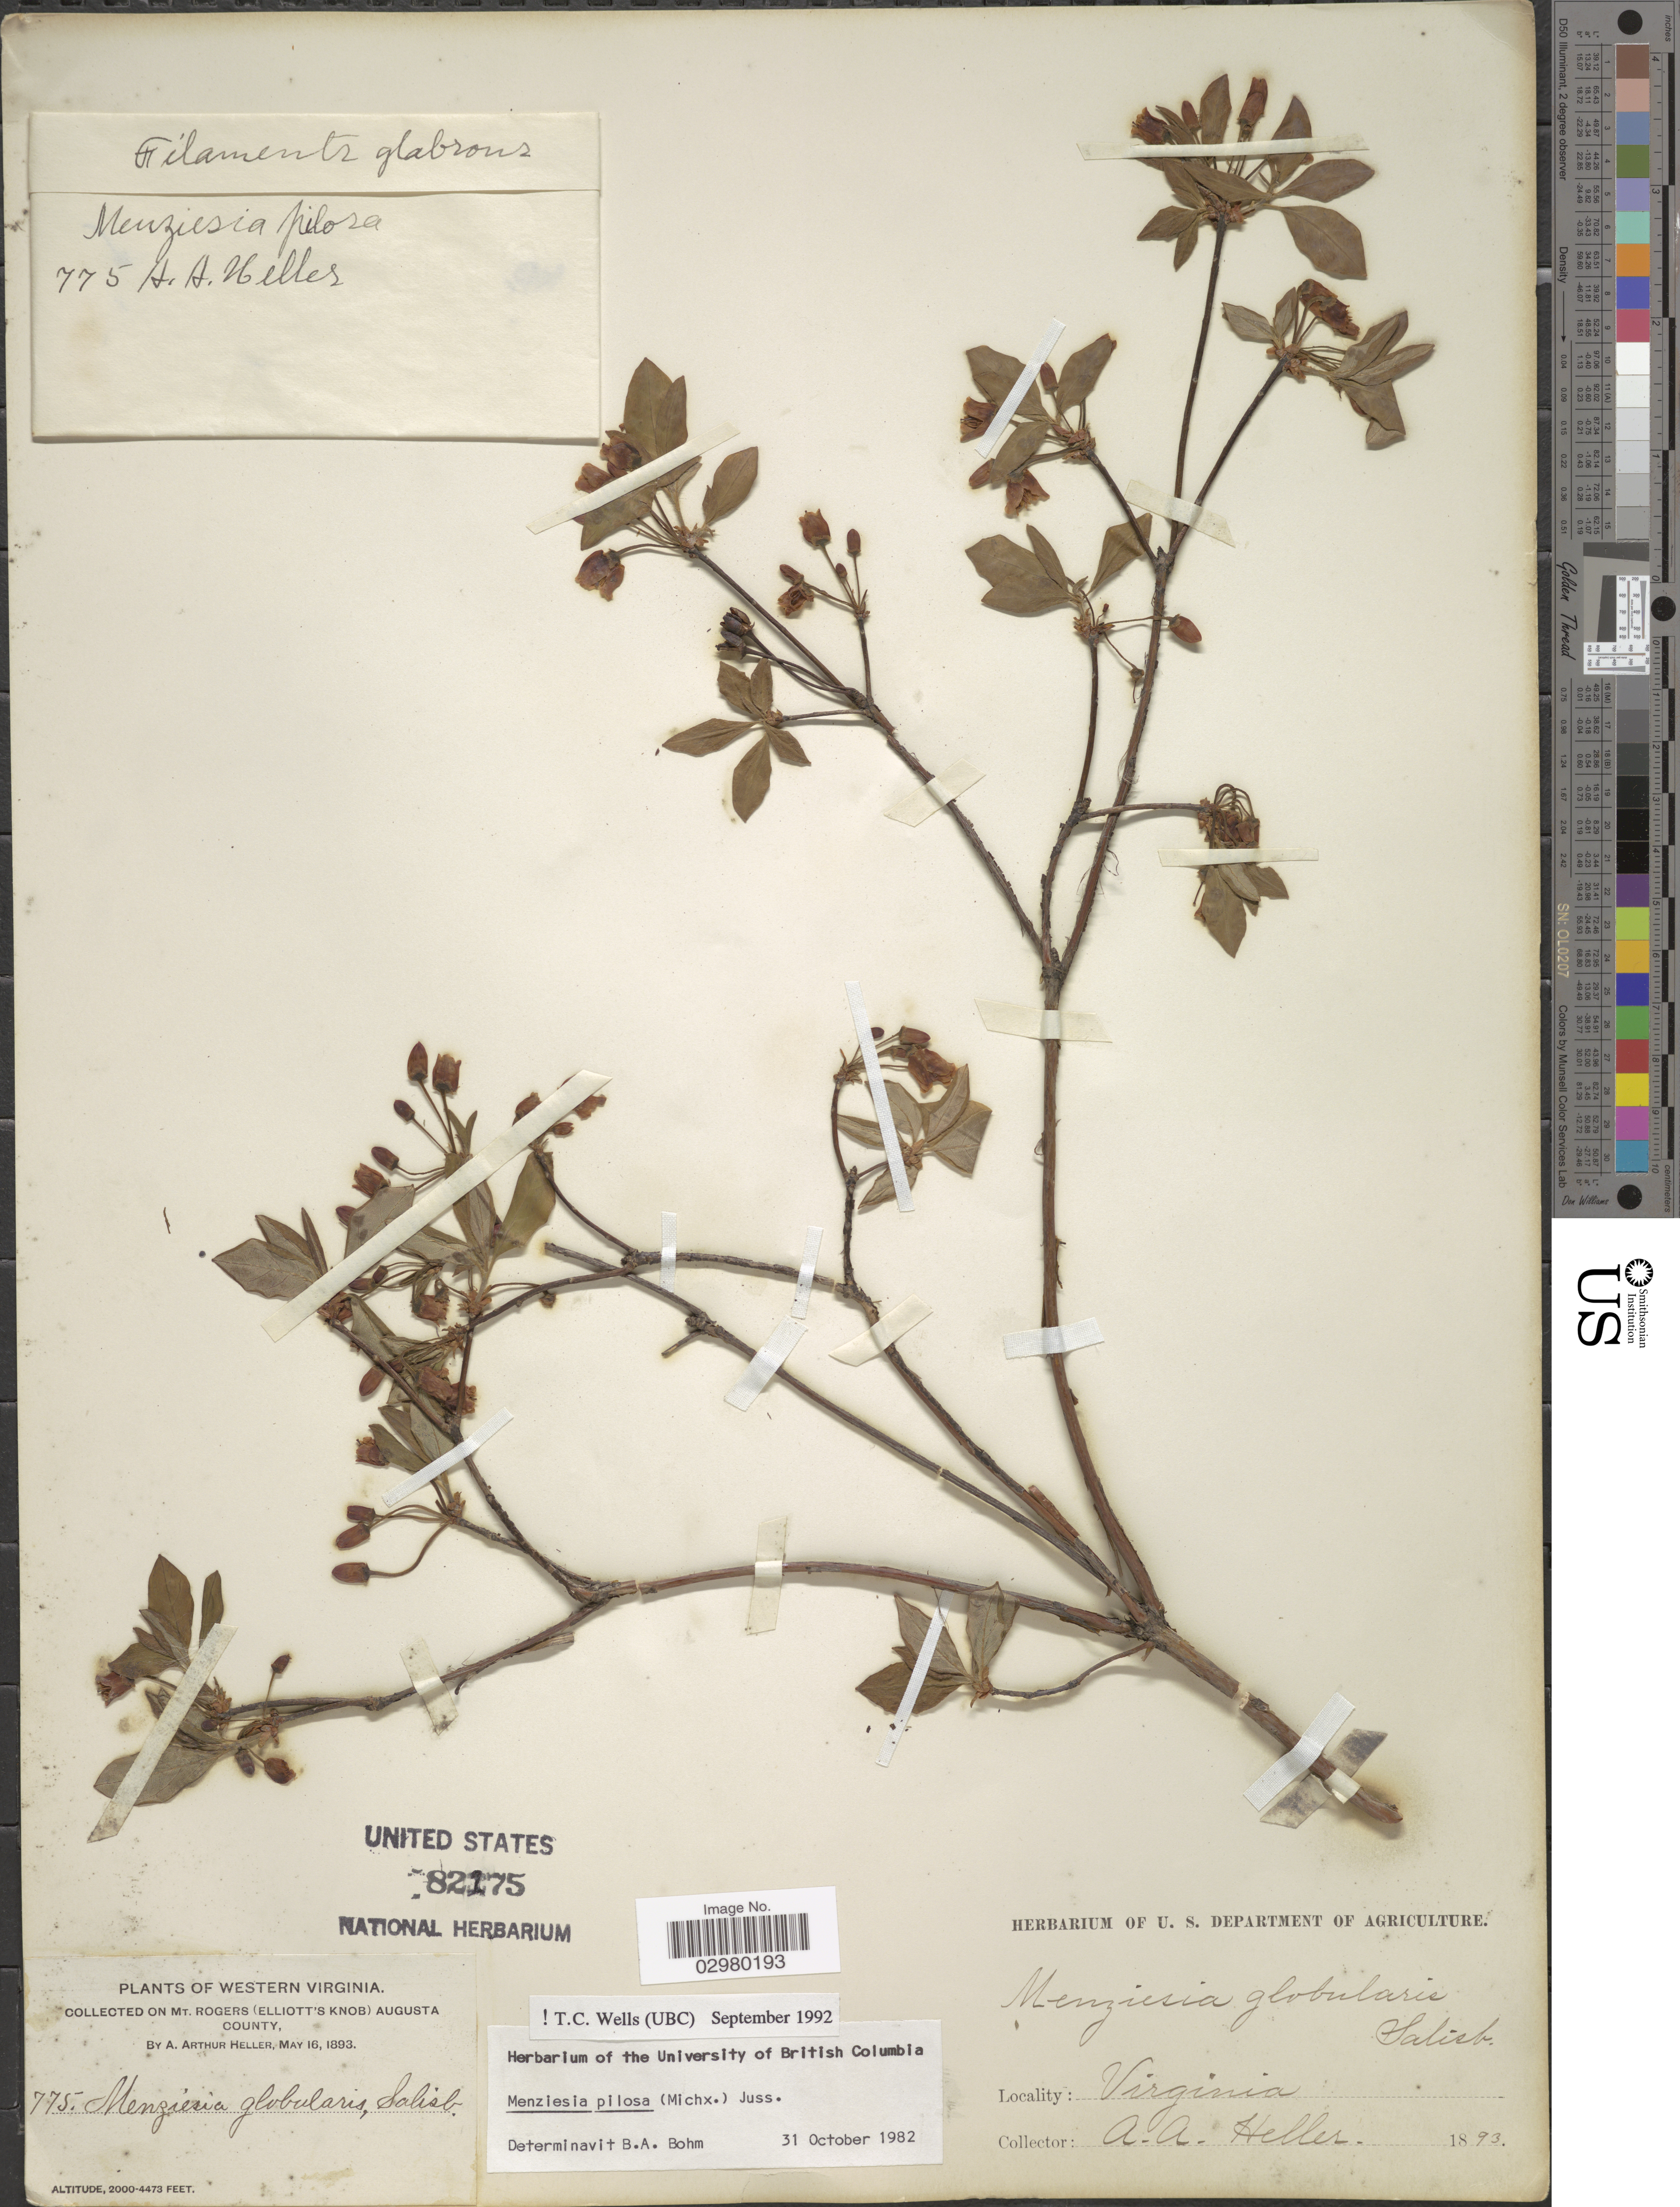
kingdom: Plantae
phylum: Tracheophyta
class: Magnoliopsida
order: Ericales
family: Ericaceae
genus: Menziesia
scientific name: Menziesia pilosa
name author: (Michx.) Juss.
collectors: A. A. Heller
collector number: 775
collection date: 1893-05-16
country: United States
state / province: Virginia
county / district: Augusta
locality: Western Virginia. On Mt. Rogers (Elliott's Knob) Augusta County.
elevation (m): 610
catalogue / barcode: US 82175